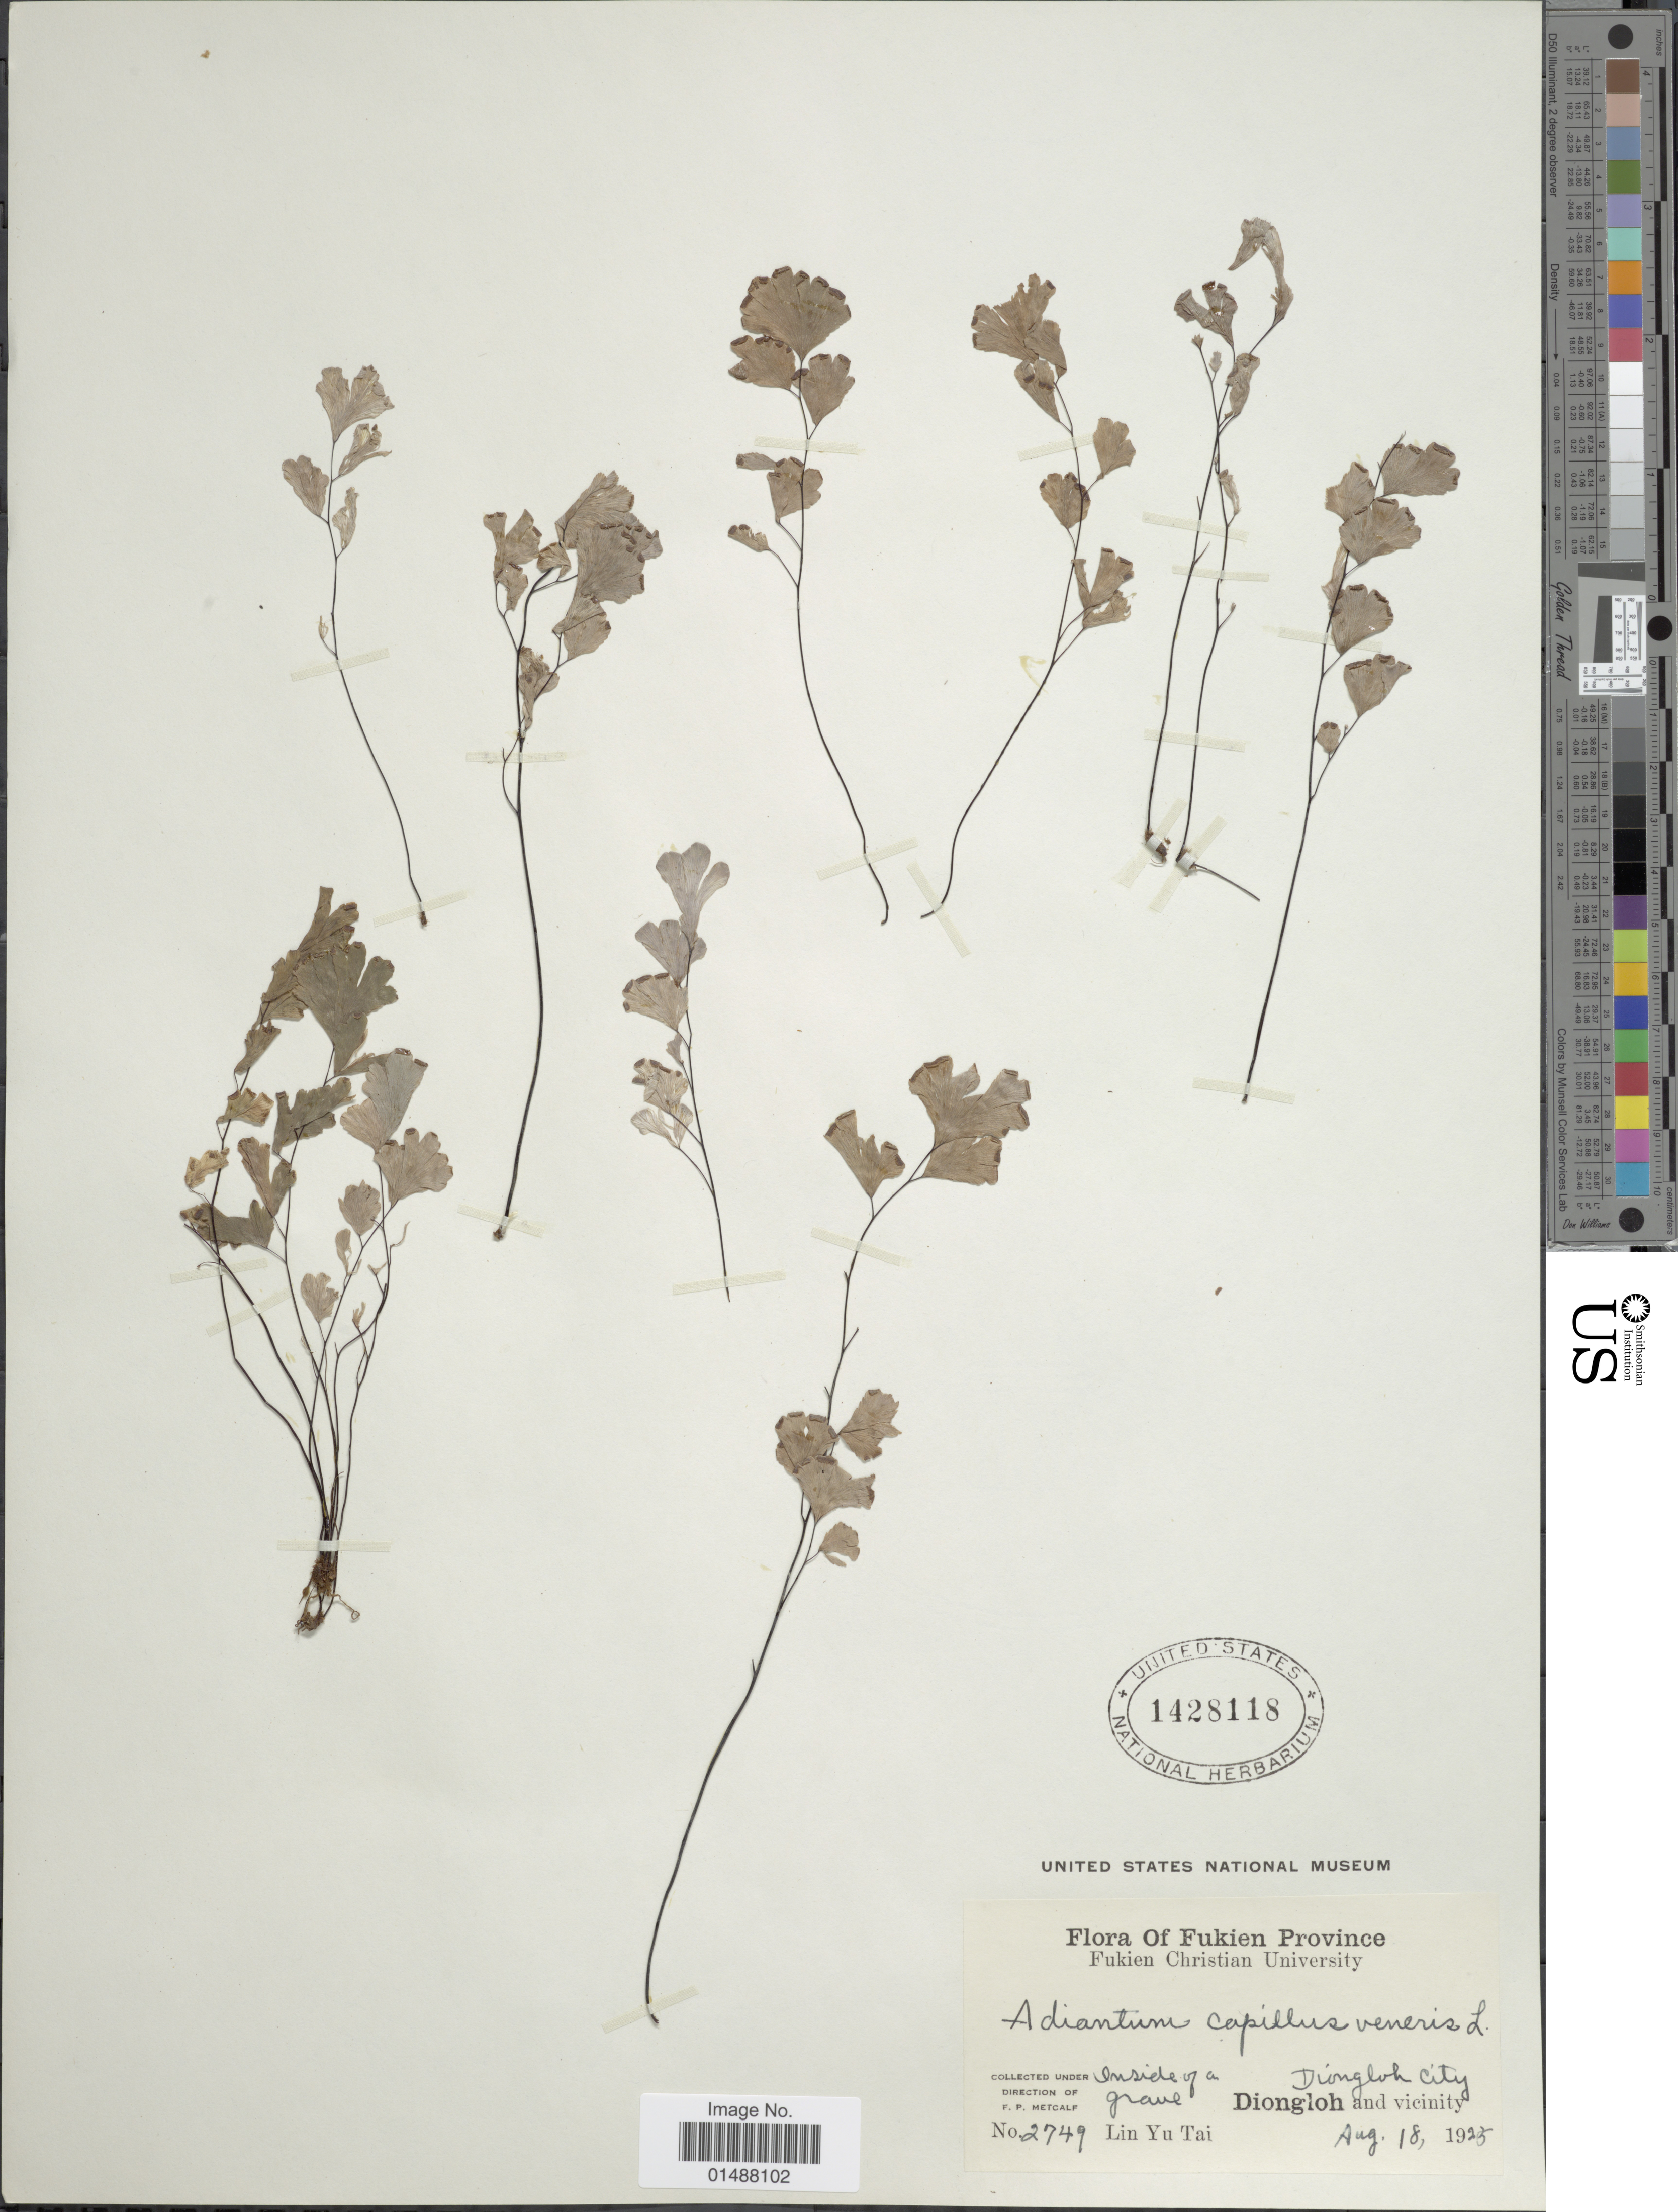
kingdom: Plantae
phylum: Tracheophyta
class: Polypodiopsida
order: Polypodiales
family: Pteridaceae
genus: Adiantum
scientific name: Adiantum capillus-veneris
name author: L.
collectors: L. Tai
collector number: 2749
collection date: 1925-08-18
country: China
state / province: Fujian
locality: Fukien Province, Diongloh and vicinity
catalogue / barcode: US 1428118